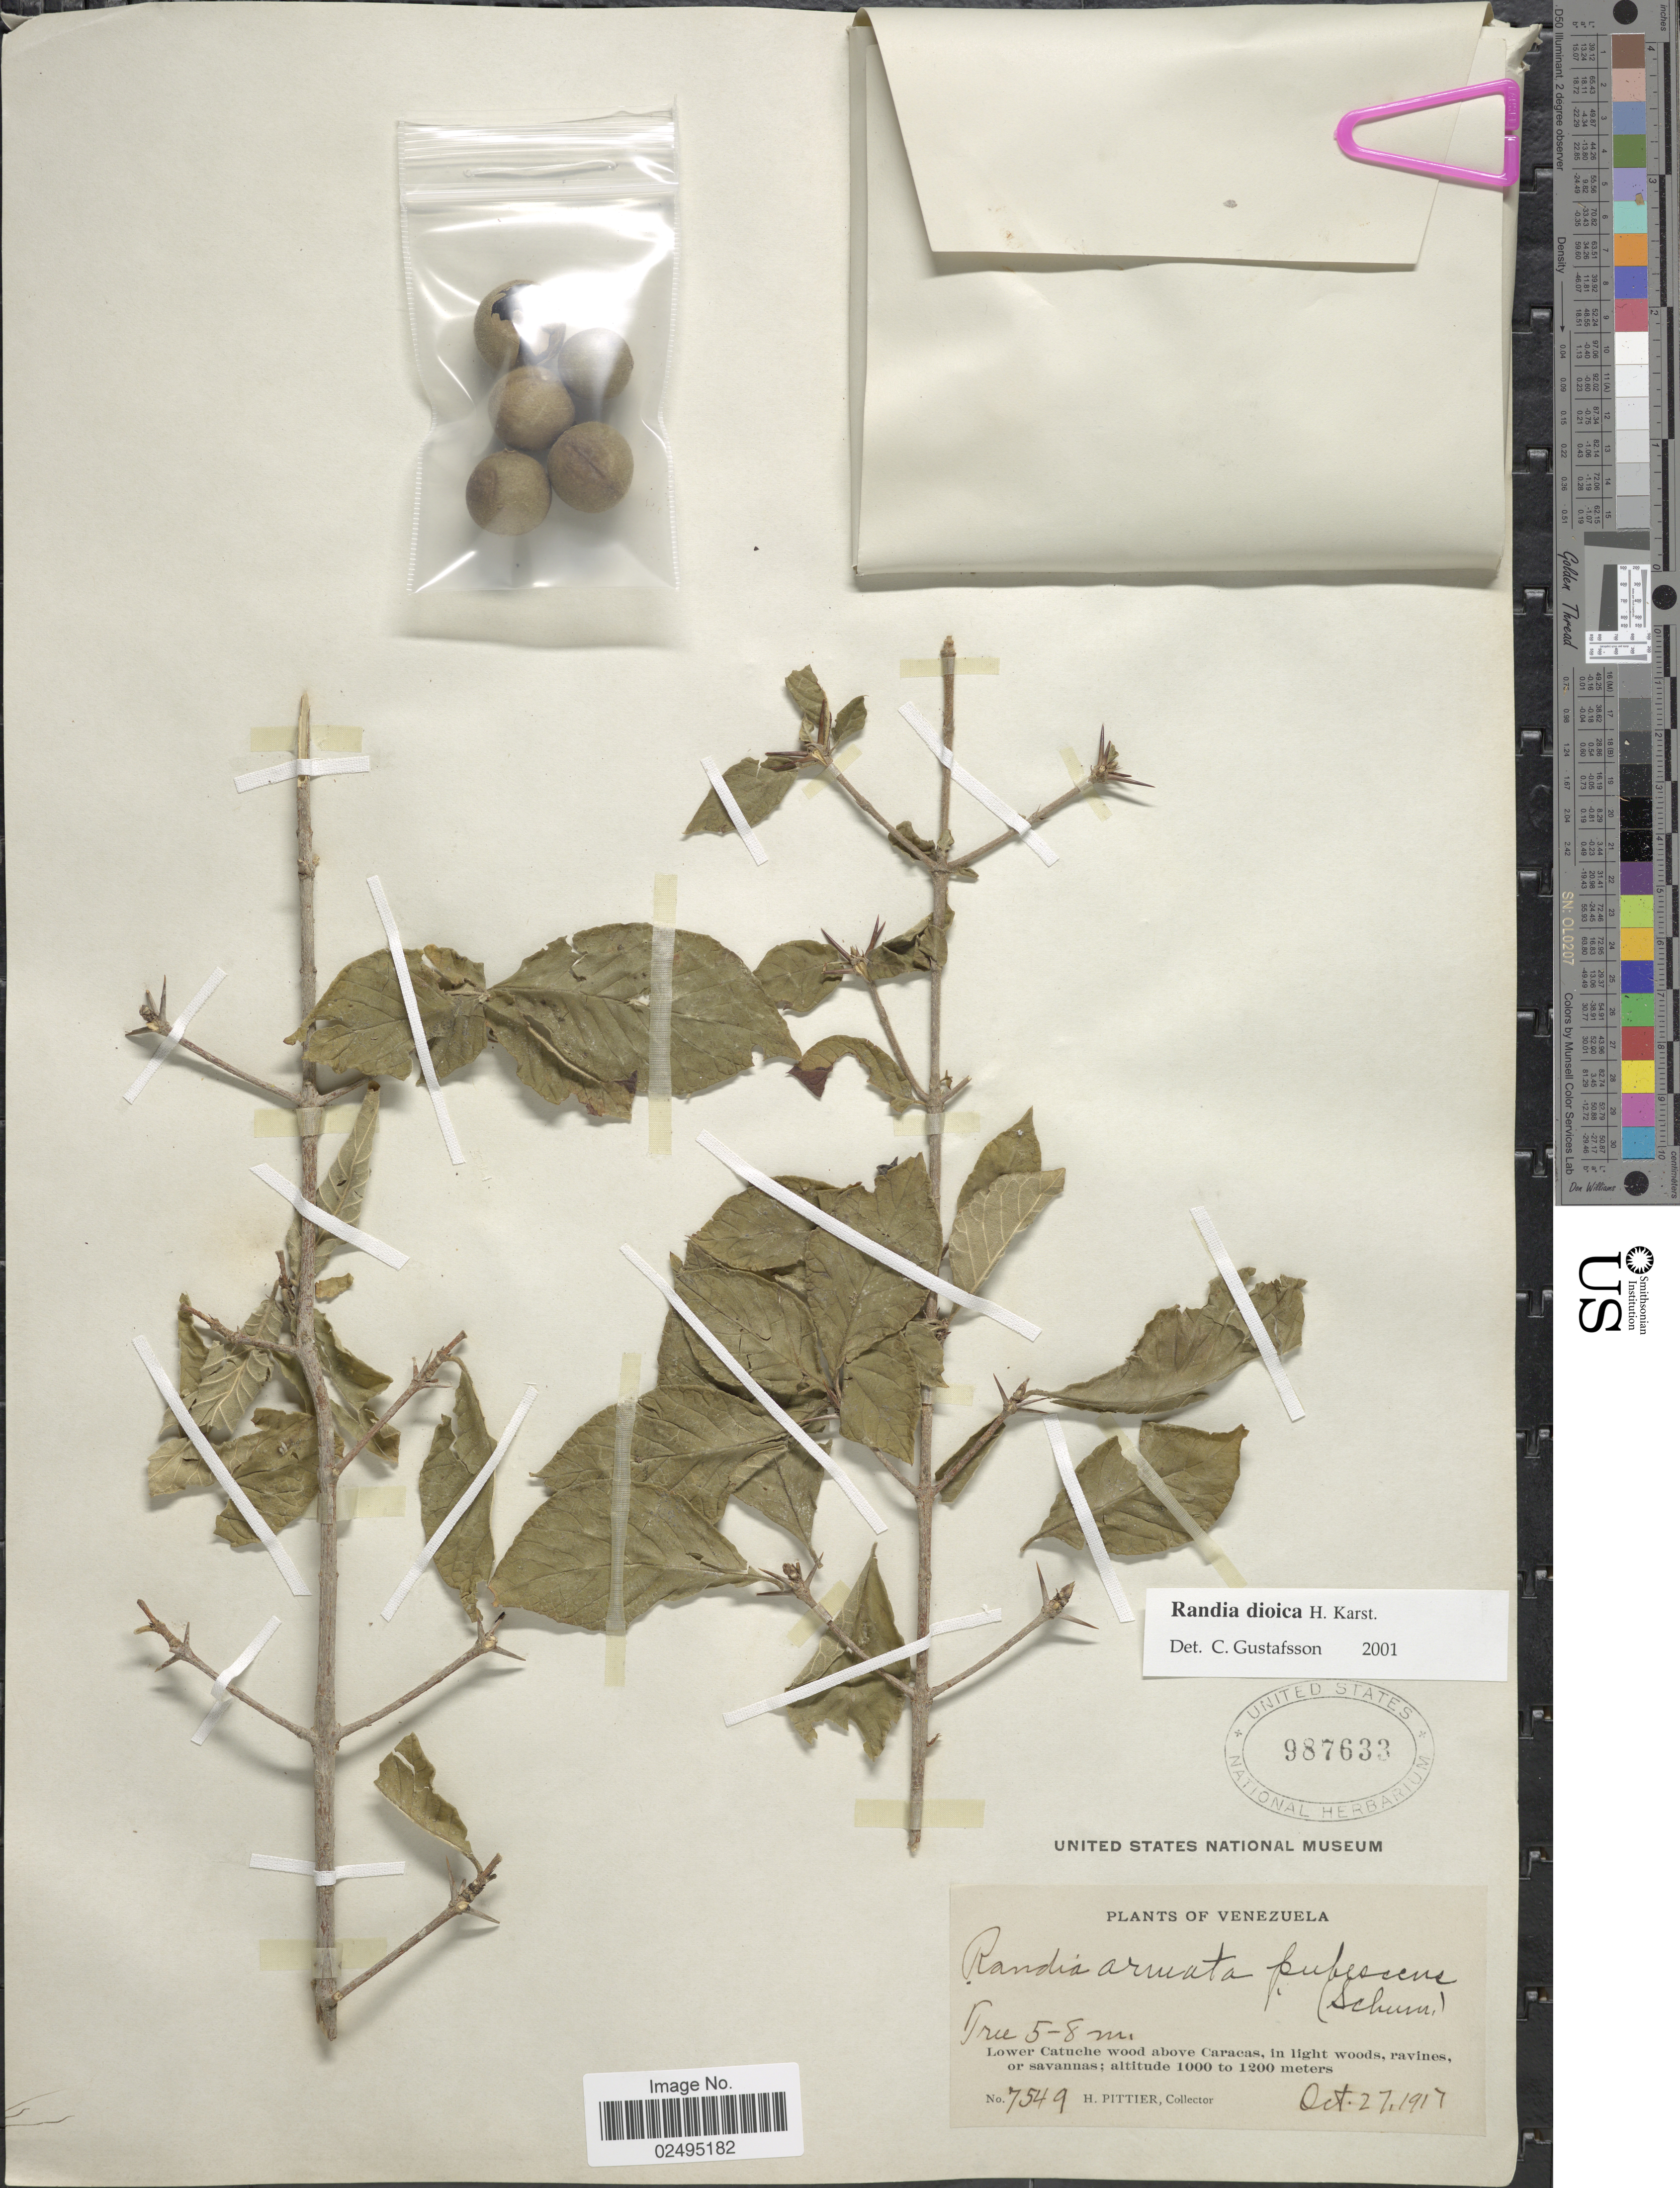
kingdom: Plantae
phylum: Tracheophyta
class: Magnoliopsida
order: Gentianales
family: Rubiaceae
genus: Randia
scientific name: Randia dioica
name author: H. Karst.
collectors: H. F. Pittier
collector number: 7549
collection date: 1917-10-27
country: Venezuela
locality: Lower Catuche wood above Caracas, in light woods, ravines, or savannas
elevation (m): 1000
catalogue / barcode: US 987633